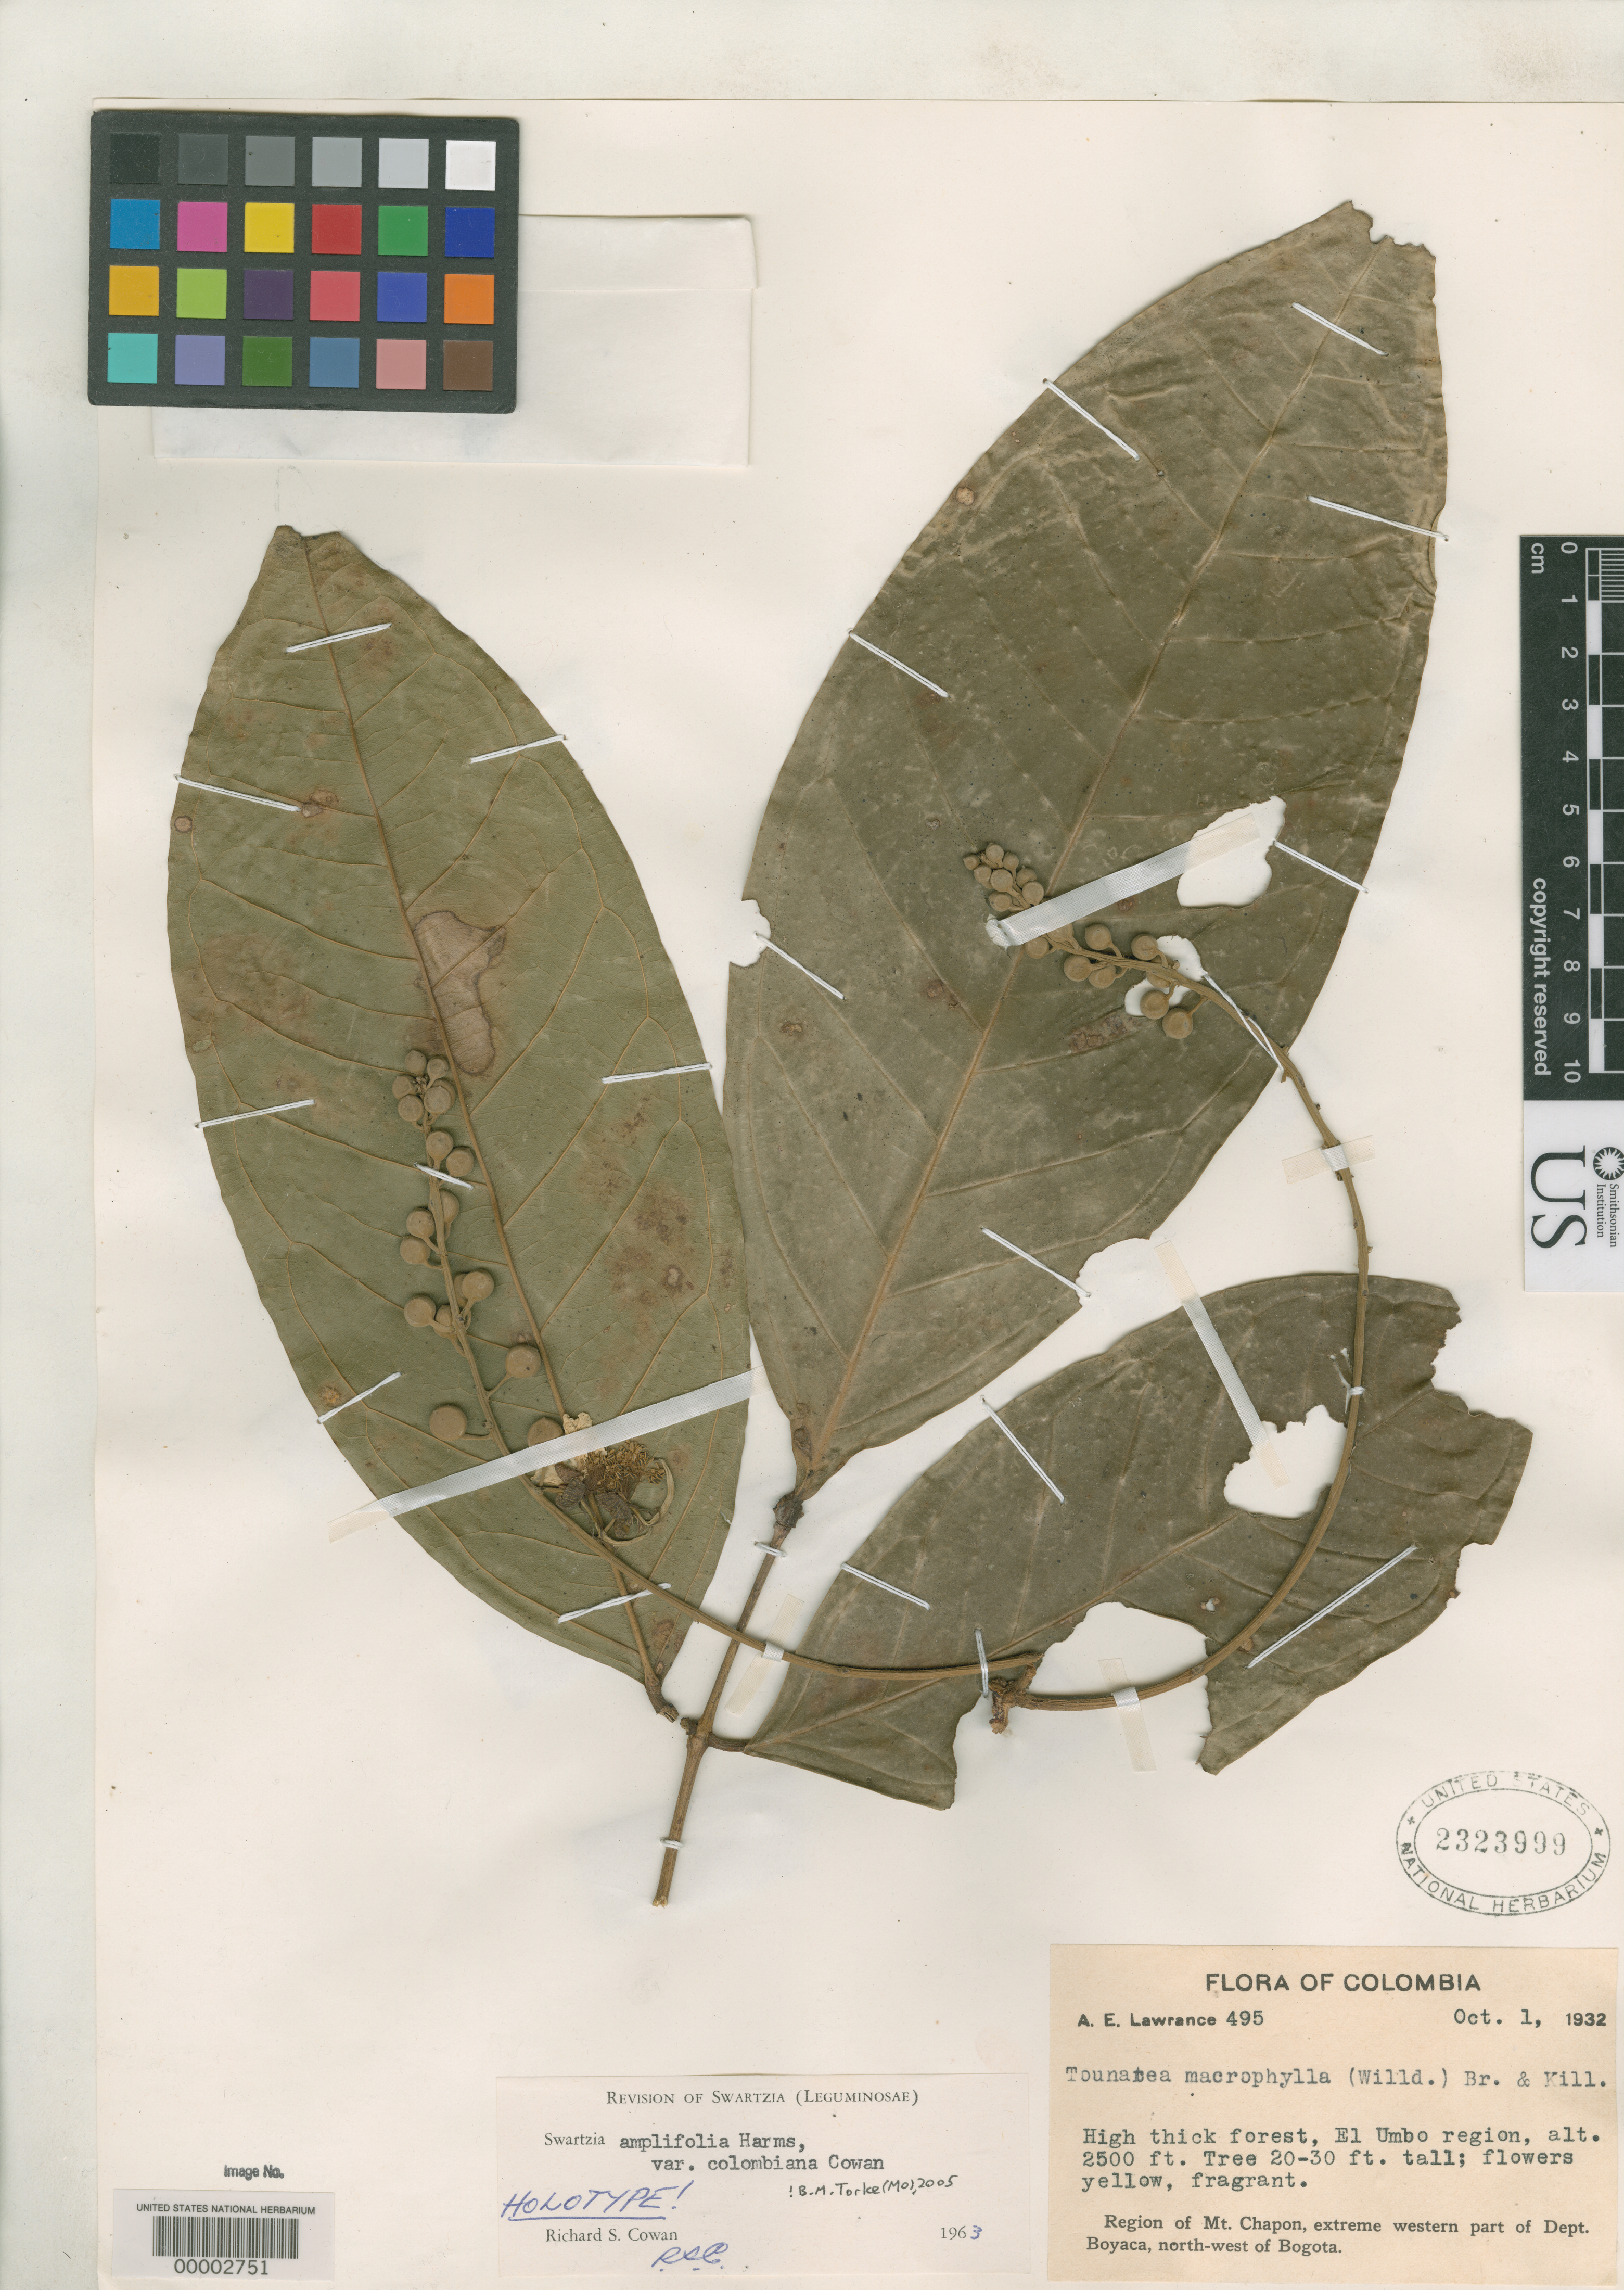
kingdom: Plantae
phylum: Tracheophyta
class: Magnoliopsida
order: Fabales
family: Fabaceae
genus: Swartzia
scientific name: Swartzia amplifolia var. colombiana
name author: R.S. Cowan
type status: Holotype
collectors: A. Lawrance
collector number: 495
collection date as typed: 01 Oct 1932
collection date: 1932-10-01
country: Colombia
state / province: Boyacá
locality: El Umbo near Mt. Chapon.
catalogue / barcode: US 2323999